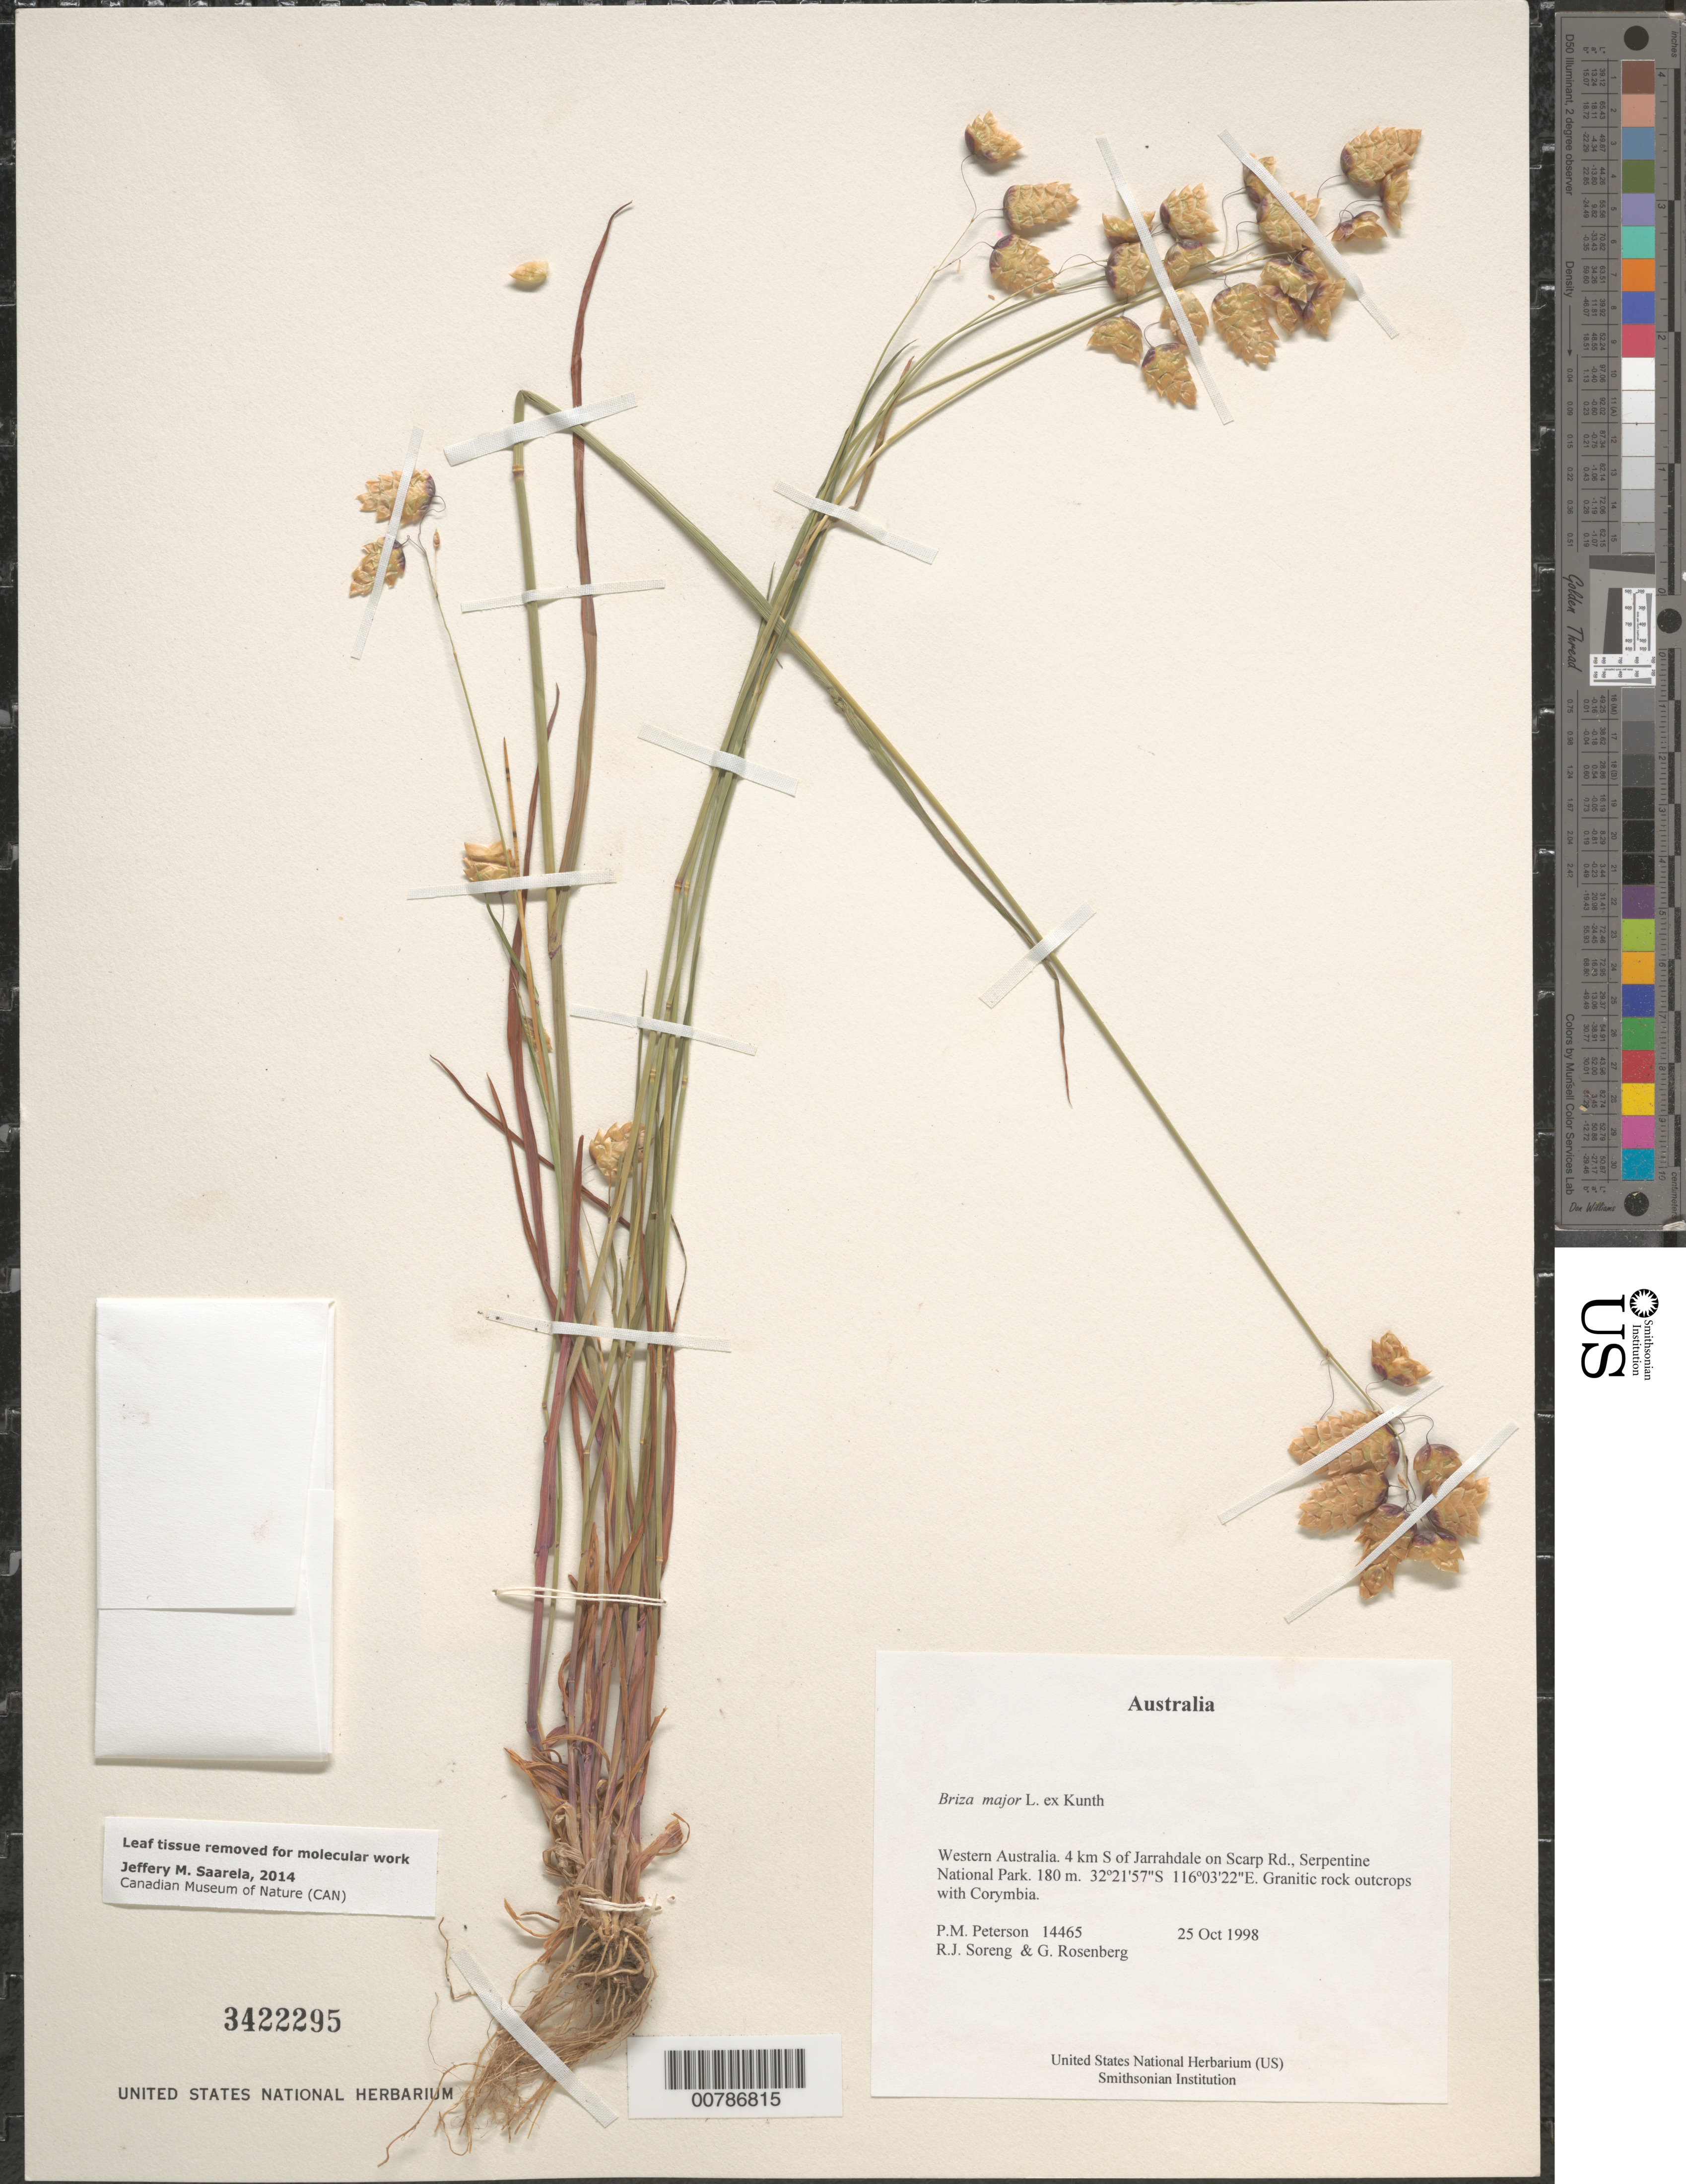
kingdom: Plantae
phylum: Tracheophyta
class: Liliopsida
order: Poales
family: Poaceae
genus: Briza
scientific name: Briza major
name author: L. ex Kunth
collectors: P. M. Peterson, R. J. Soreng & G. Rosenberg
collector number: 14465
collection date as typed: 25 Oct 1998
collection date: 1998-10-25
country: Australia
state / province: Western Australia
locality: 4 km S of Jarrahdale on Scarp Rd., Serpentine National Park.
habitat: Granitic rock outcrops with Corymbia.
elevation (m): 180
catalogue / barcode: US 3422295